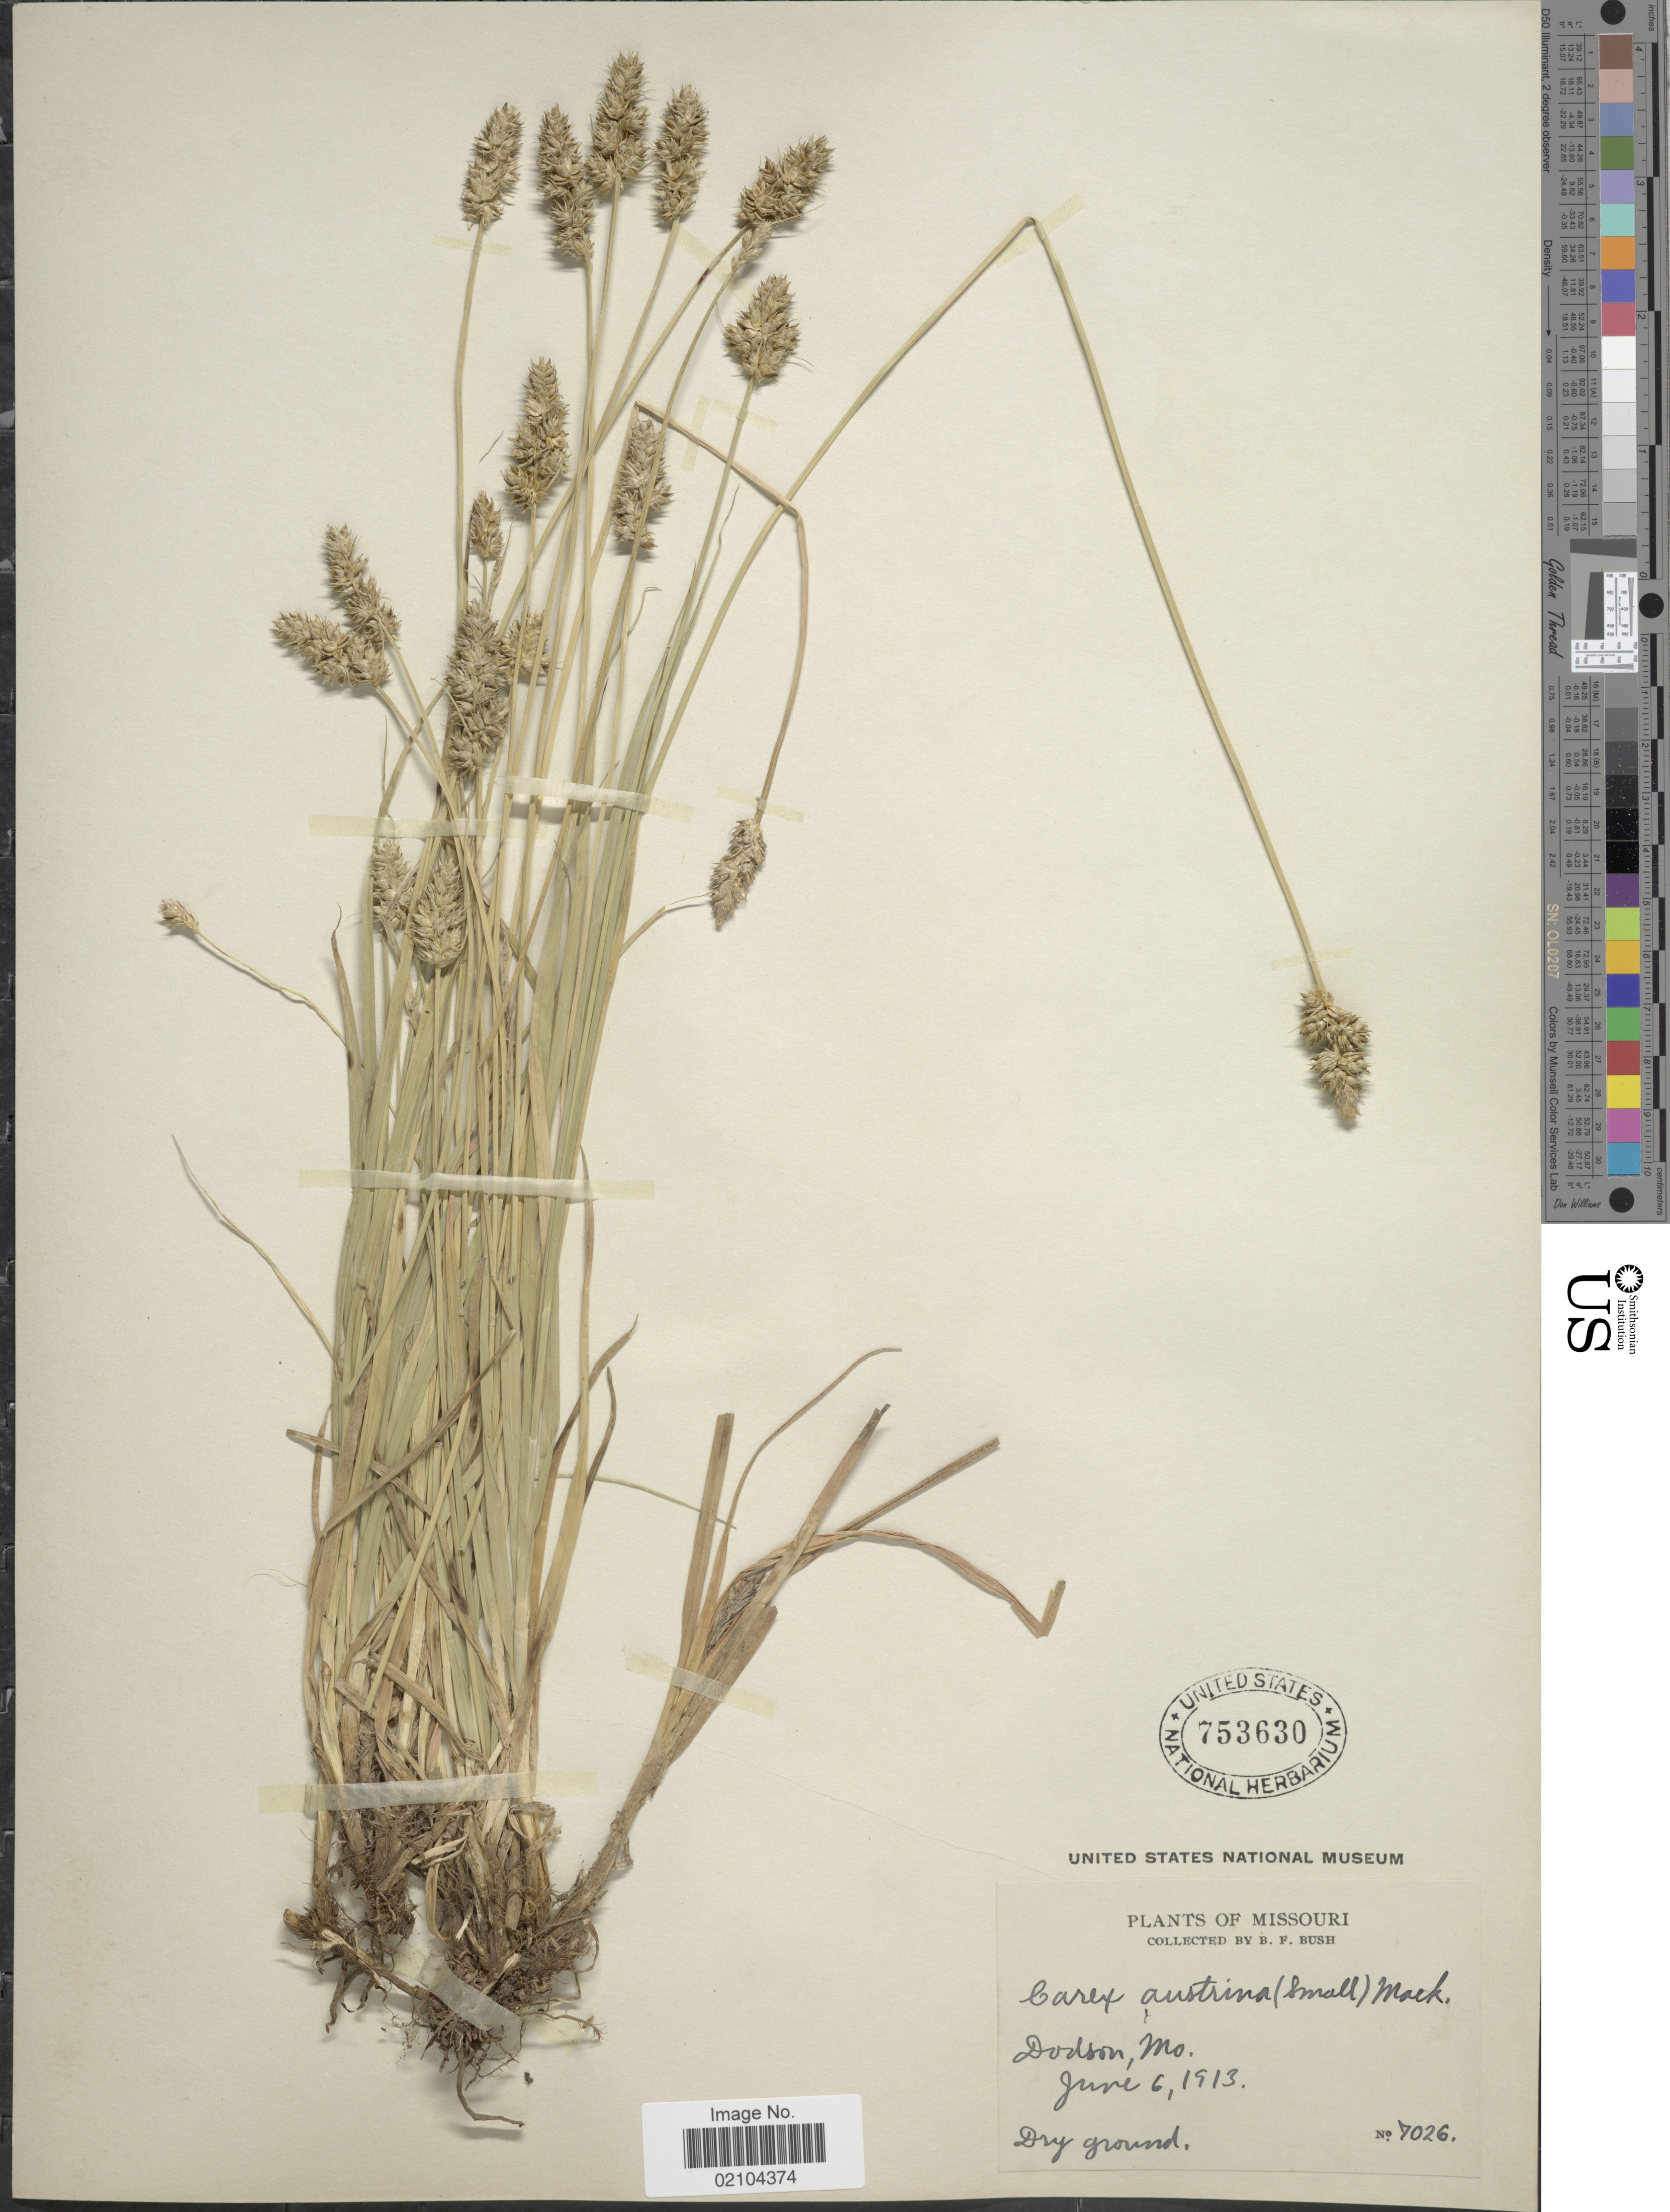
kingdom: Plantae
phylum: Tracheophyta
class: Liliopsida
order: Poales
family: Cyperaceae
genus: Carex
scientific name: Carex austrina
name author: Mack.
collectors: B. F. Bush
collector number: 7026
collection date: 1913-01-06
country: United States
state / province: Missouri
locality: Dodson Co., dry ground.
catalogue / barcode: US 753630